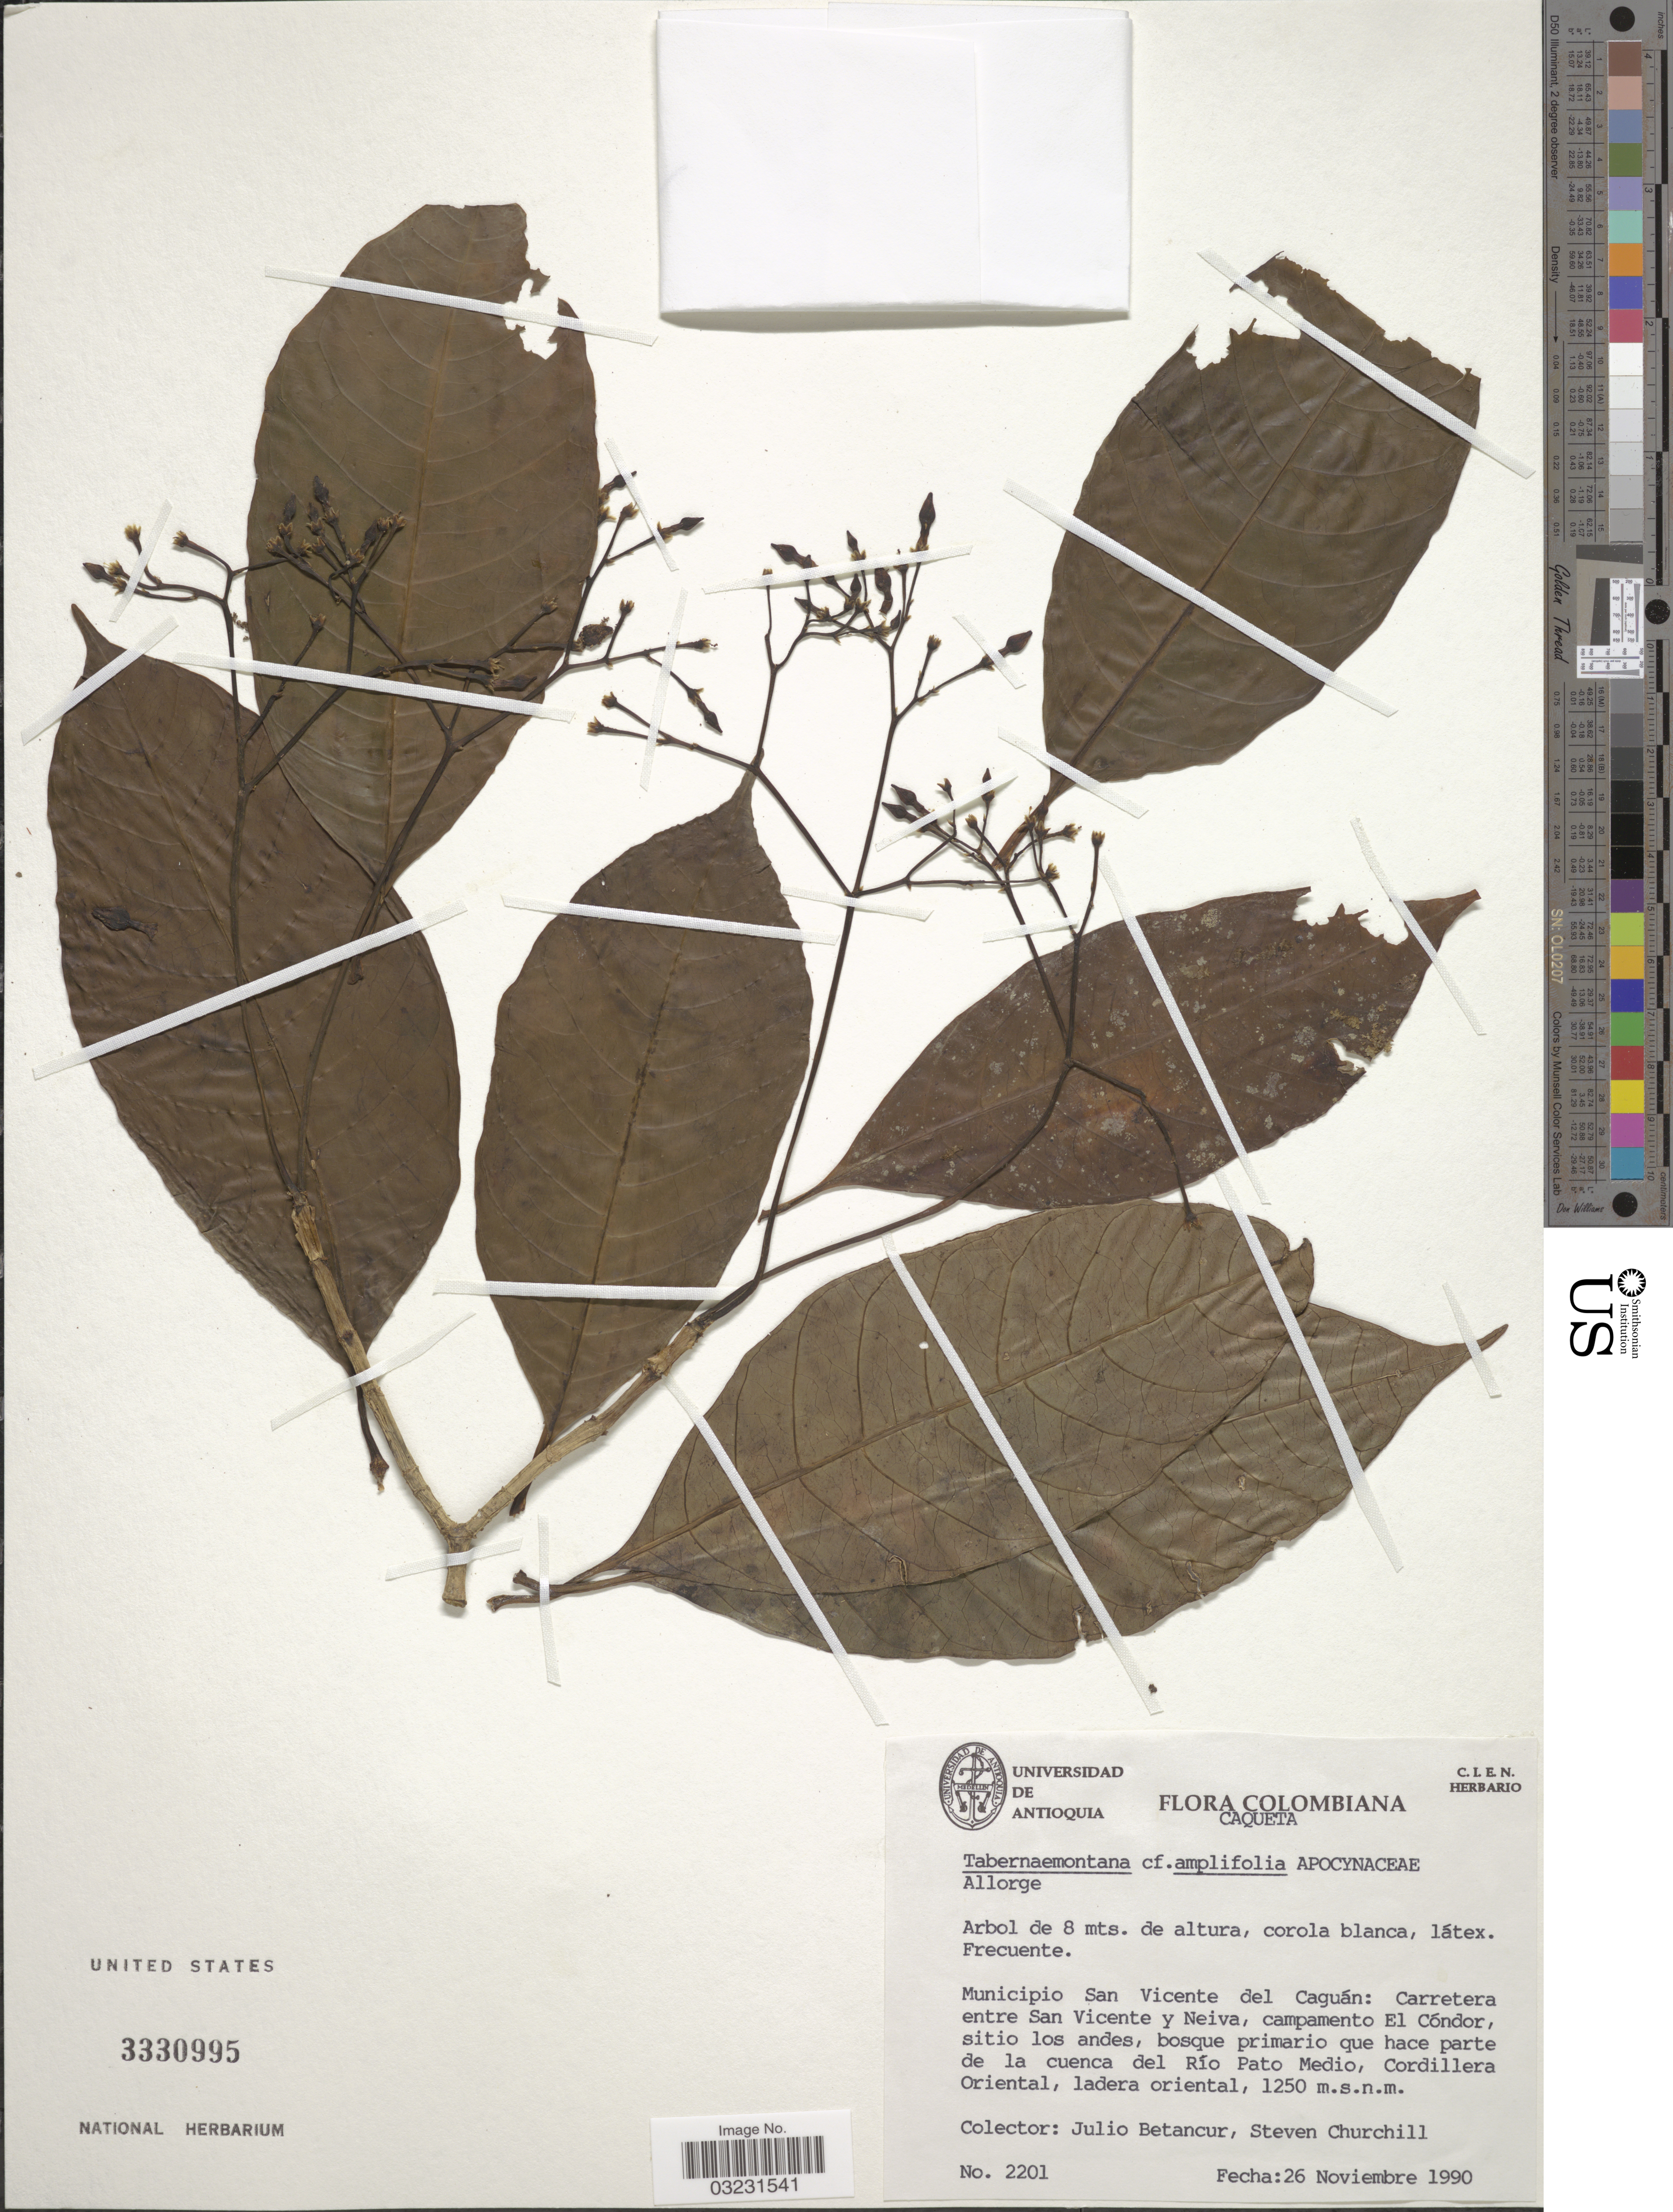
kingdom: Plantae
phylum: Tracheophyta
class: Magnoliopsida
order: Gentianales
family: Apocynaceae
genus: Tabernaemontana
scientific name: Tabernaemontana amplifolia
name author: L. Allorge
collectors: J. Betancur & S. Churchill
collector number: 2201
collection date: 1990-11-26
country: Colombia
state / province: Caquetá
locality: Municipio San Vicente del Caguán: Carretera entre San Vicente y Neiva, campamento El Cóndor, sitio los andes, bosque primario que hace parte de la cuenca del Río Pato Medio, Cordillera Oriental, ladera oriental.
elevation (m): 1250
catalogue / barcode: US 3330995